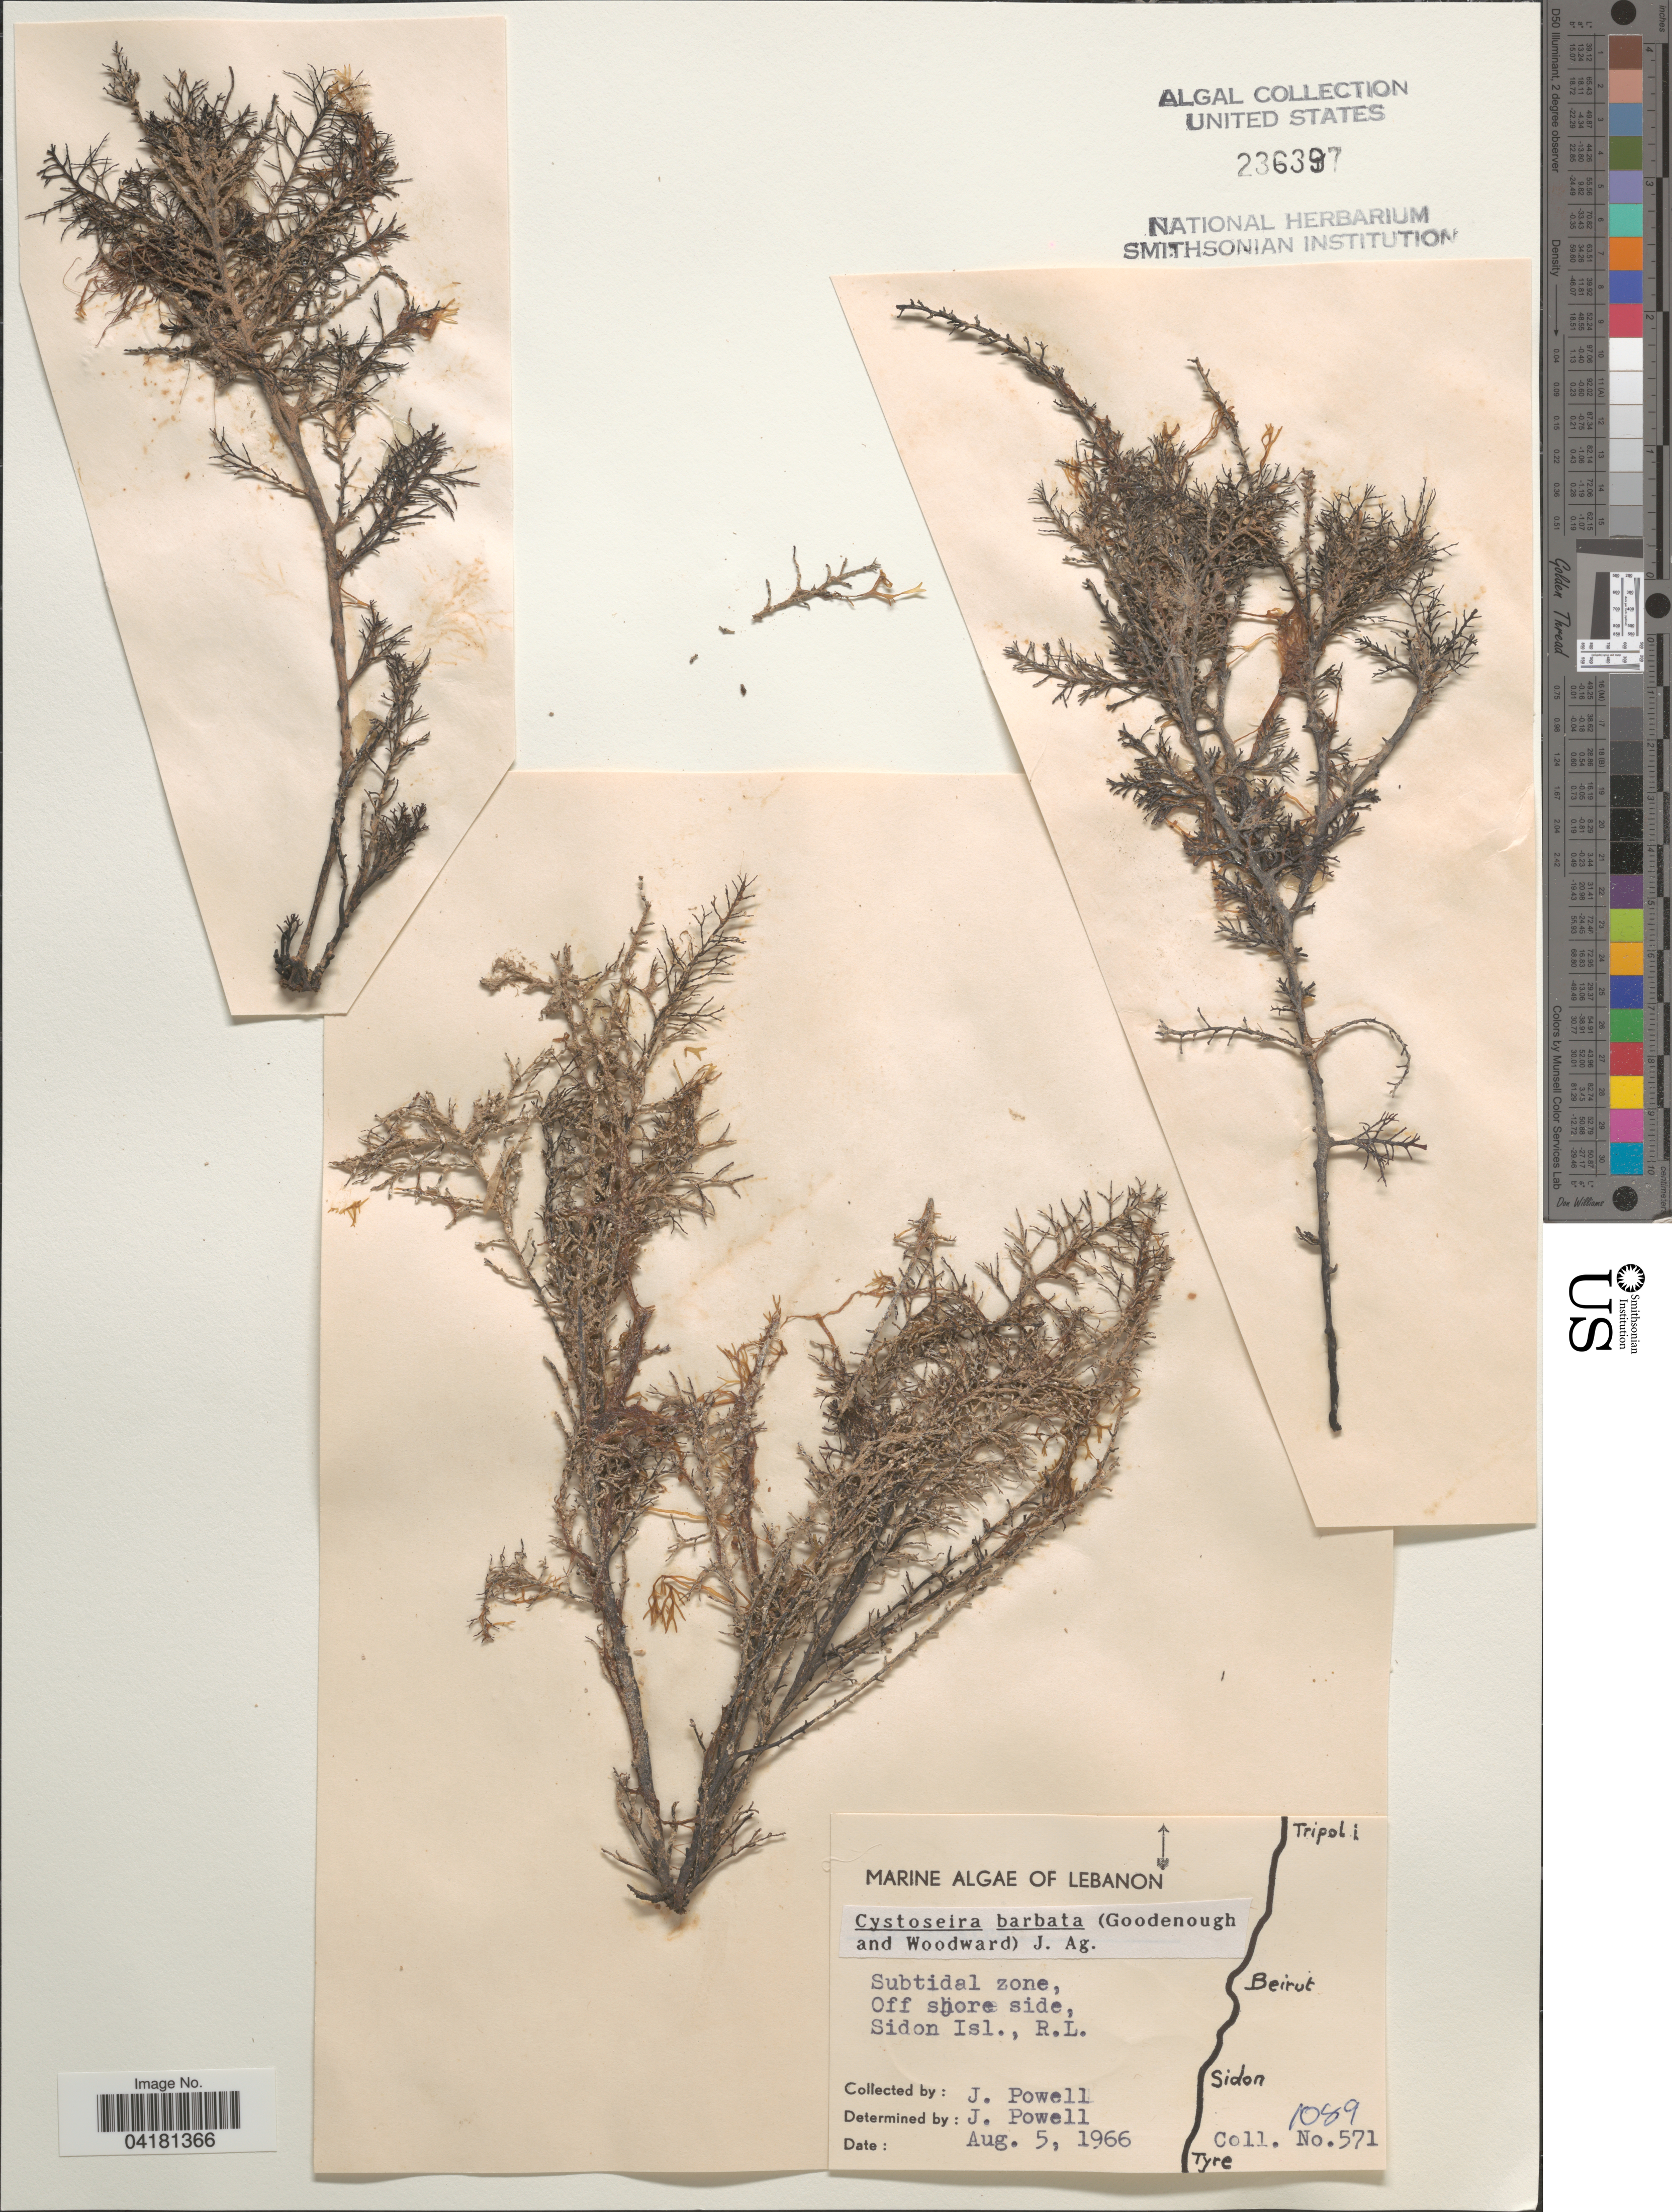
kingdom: Chromista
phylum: Ochrophyta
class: Phaeophyceae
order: Fucales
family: Sargassaceae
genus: Gongolaria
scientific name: Gongolaria barbata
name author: (Stackh.) Kuntze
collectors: J. Powell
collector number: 571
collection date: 1966-08-05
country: Lebanon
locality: Subtidal zone, Off shore side, Sidon Isl, R.L.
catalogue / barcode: US 236397